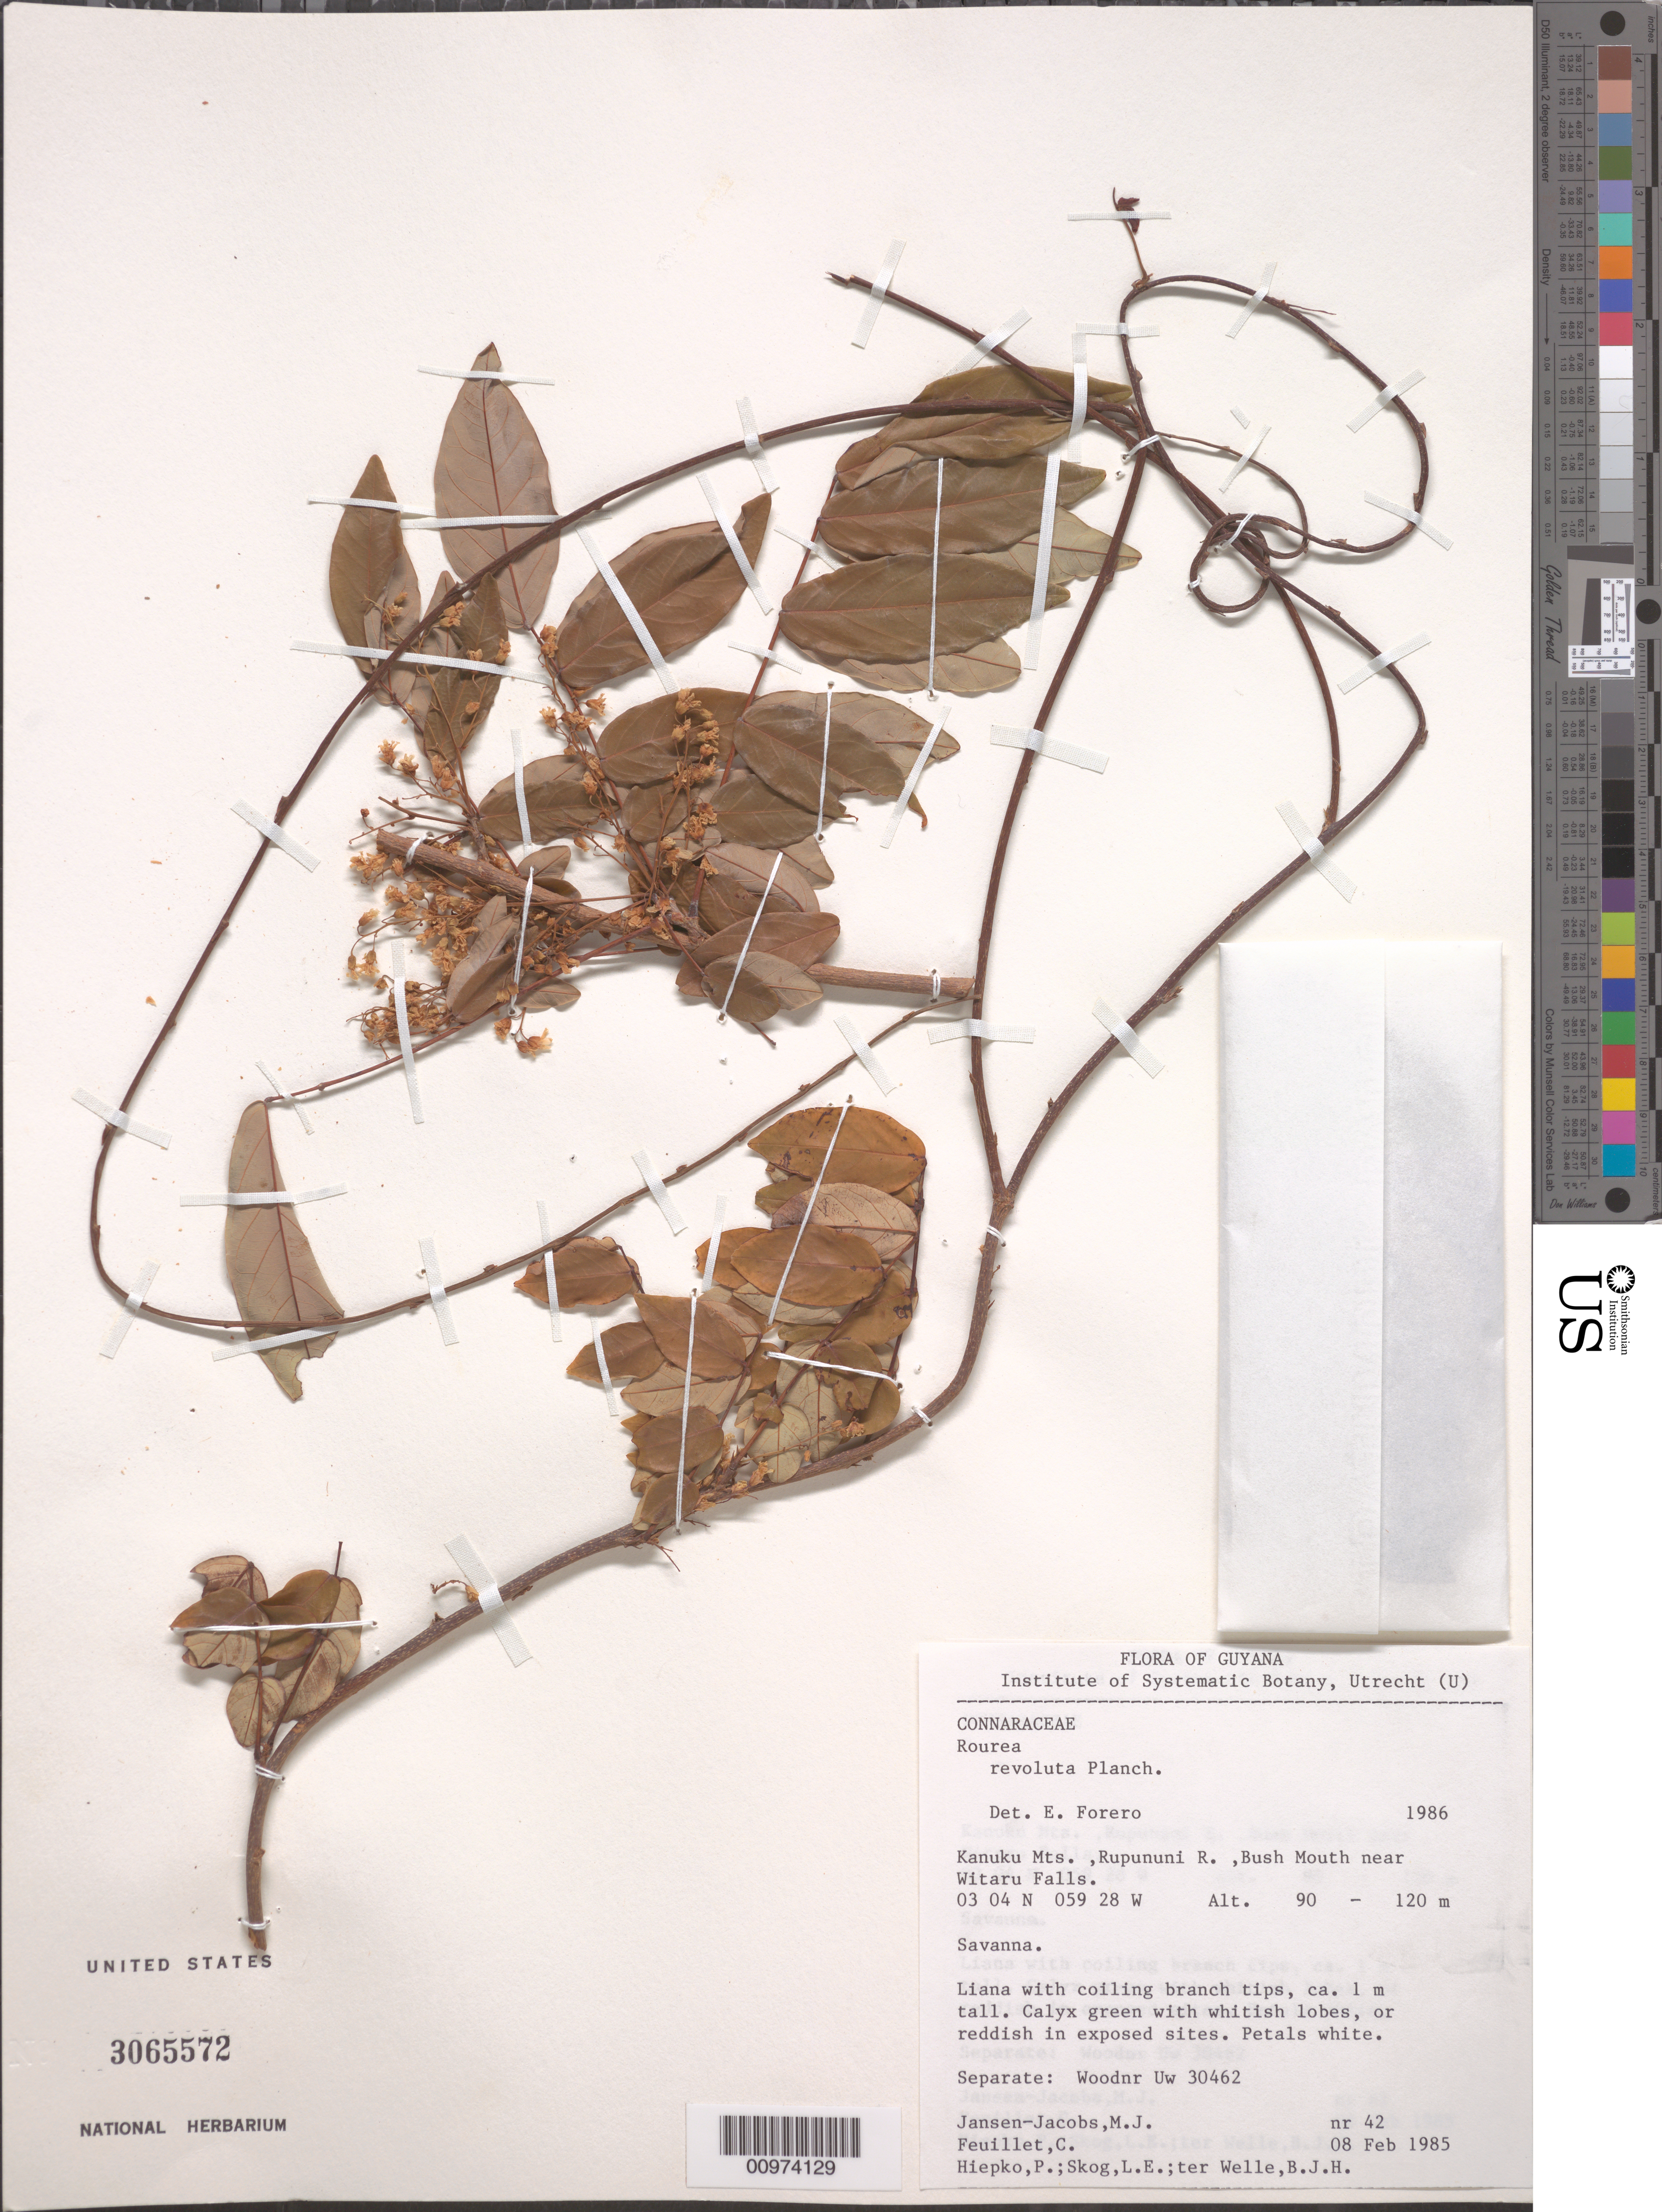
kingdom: Plantae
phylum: Tracheophyta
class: Magnoliopsida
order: Oxalidales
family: Connaraceae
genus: Rourea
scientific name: Rourea revoluta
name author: Planch.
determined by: Forero, E.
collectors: M. J. Jansen-Jacobs, C. Feuillet, P. H. Hiepko, L. E. Skog & B. Welle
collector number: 42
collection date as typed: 8-Feb-85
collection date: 1985-02-08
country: Guyana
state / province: U. Takutu-U. Essequibo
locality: Kanuku Mts., Rupununi R., Bush Mouth near Witaru Falls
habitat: Savanna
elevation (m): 90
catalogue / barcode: US 3065572